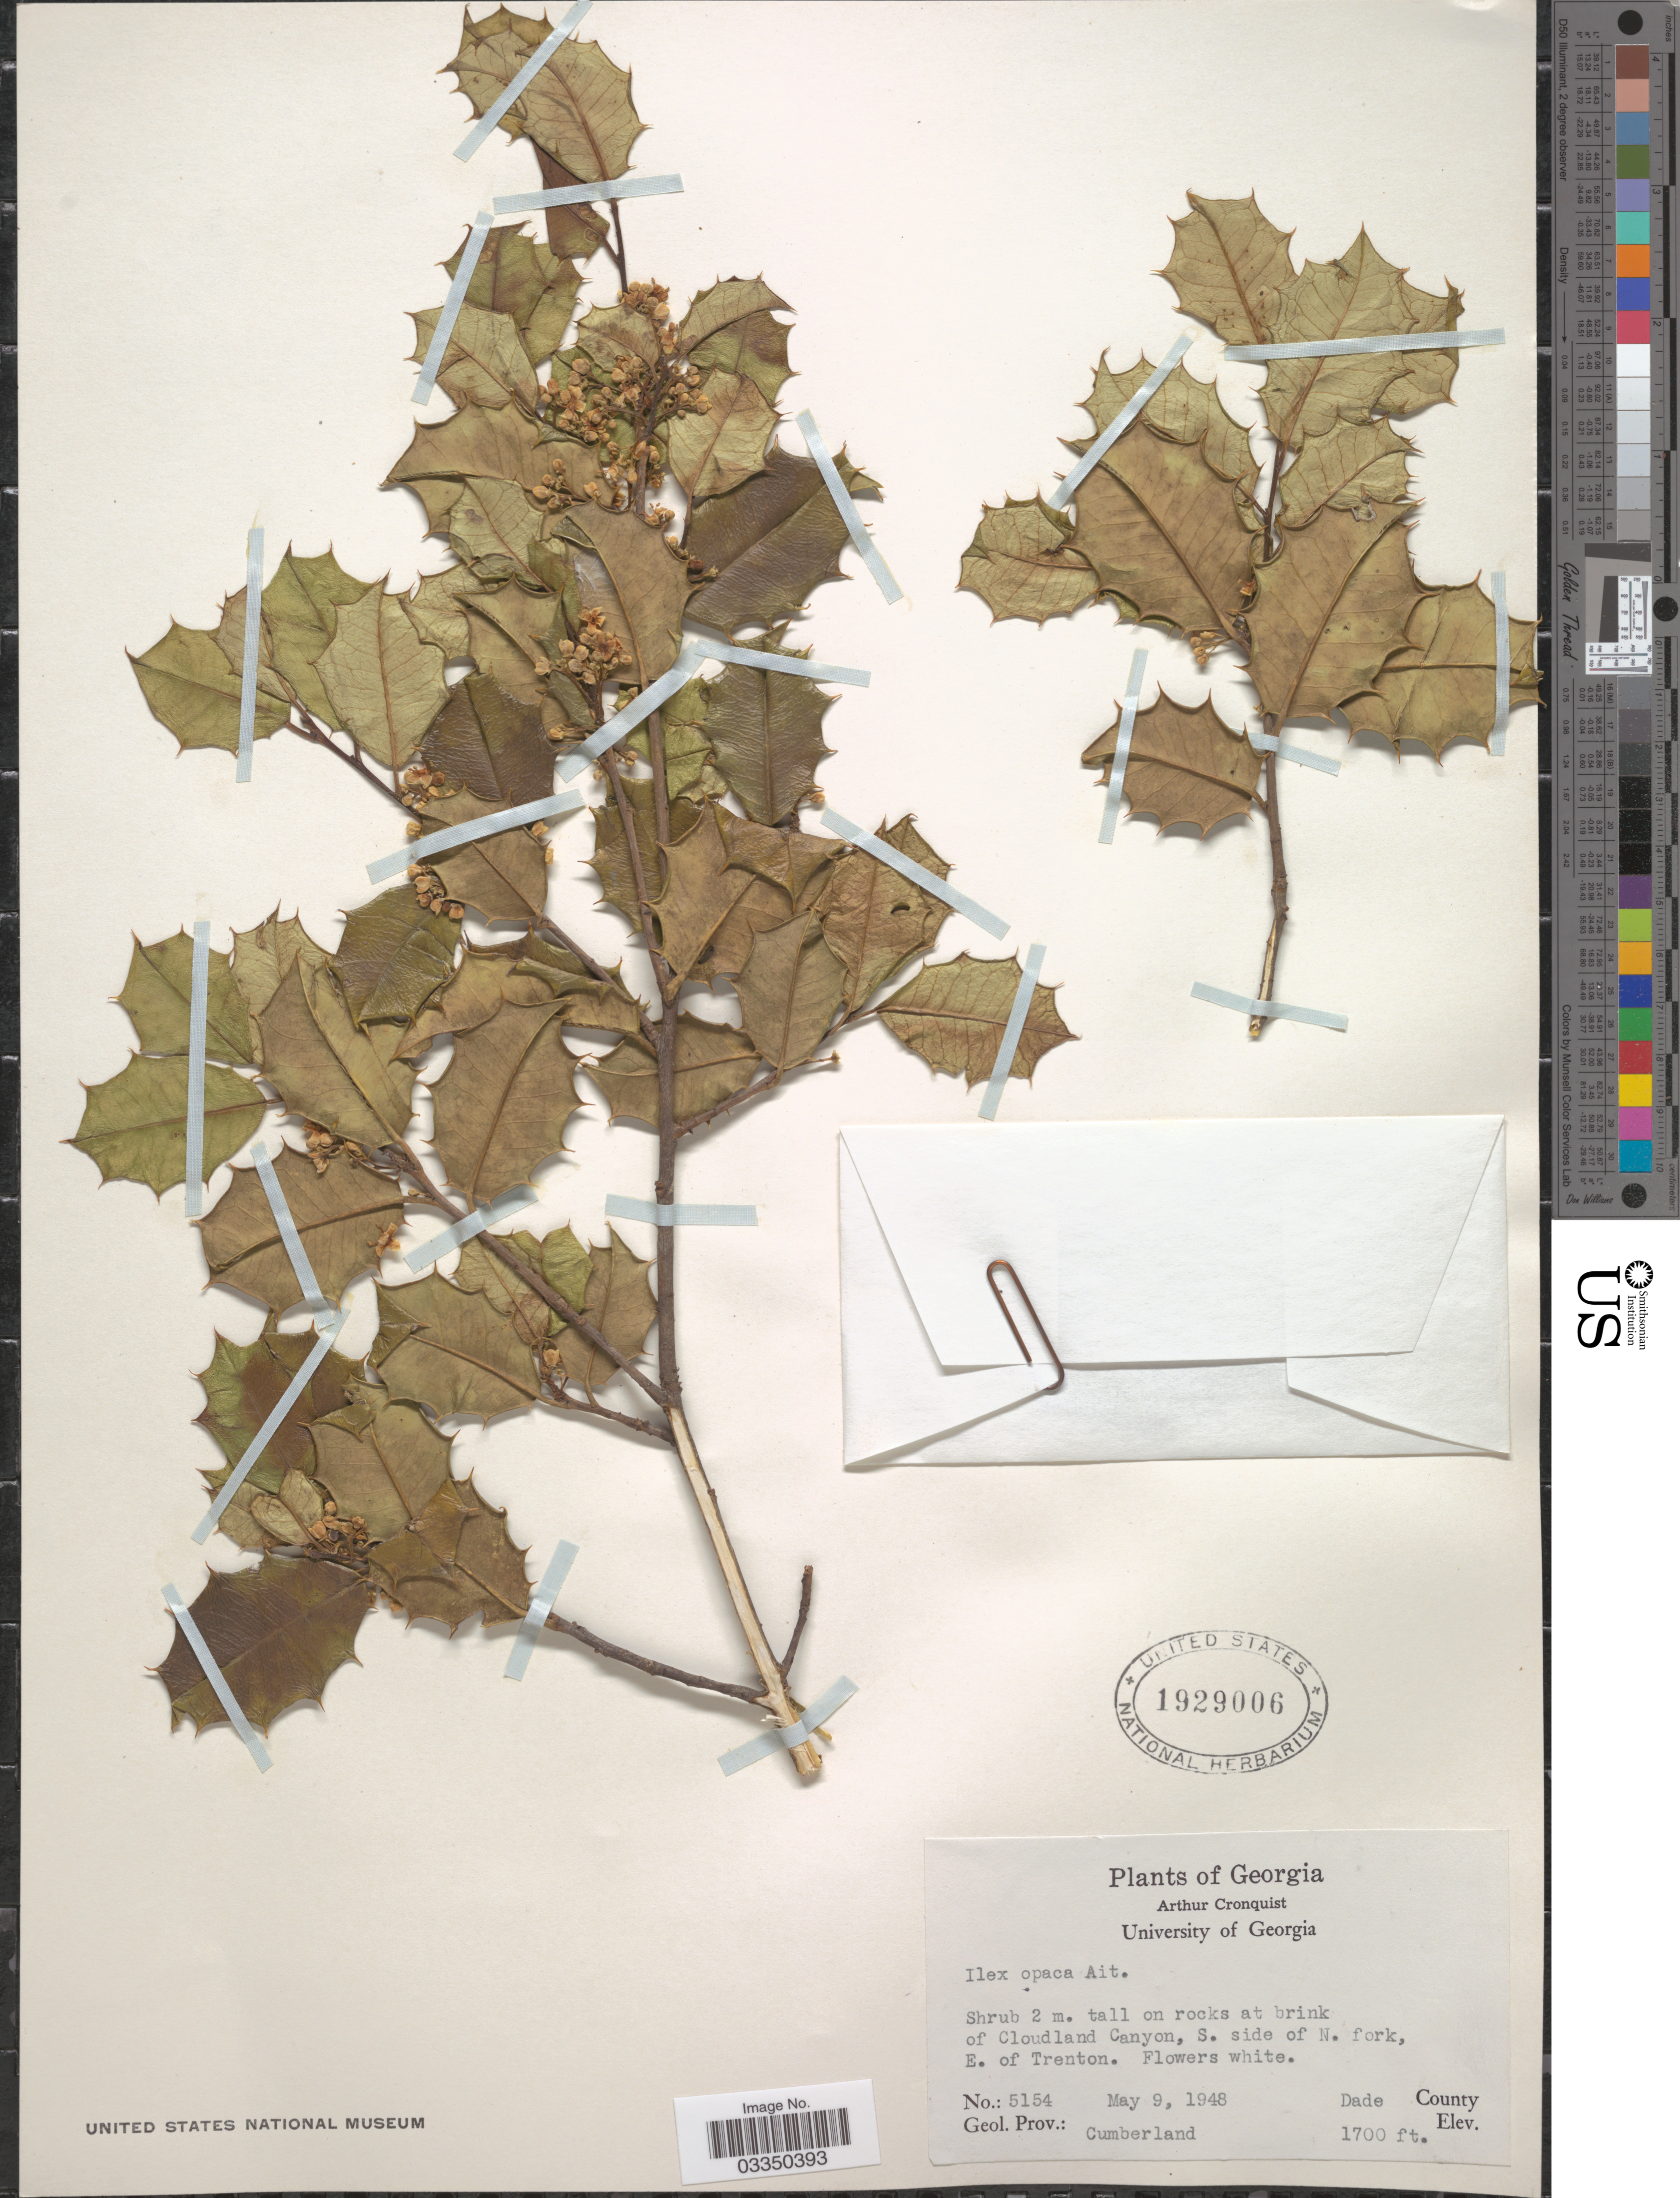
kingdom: Plantae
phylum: Tracheophyta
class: Magnoliopsida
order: Aquifoliales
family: Aquifoliaceae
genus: Ilex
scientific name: Ilex opaca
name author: Aiton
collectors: A. J. Cronquist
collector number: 5154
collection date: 1948-05-09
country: United States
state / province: Georgia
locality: On rocks at brink of Cloudland Canyon, S. side of N. fork, E. of Trenton. Dade County. Geol. Prov.: Cumberland.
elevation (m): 518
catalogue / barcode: US 1929006